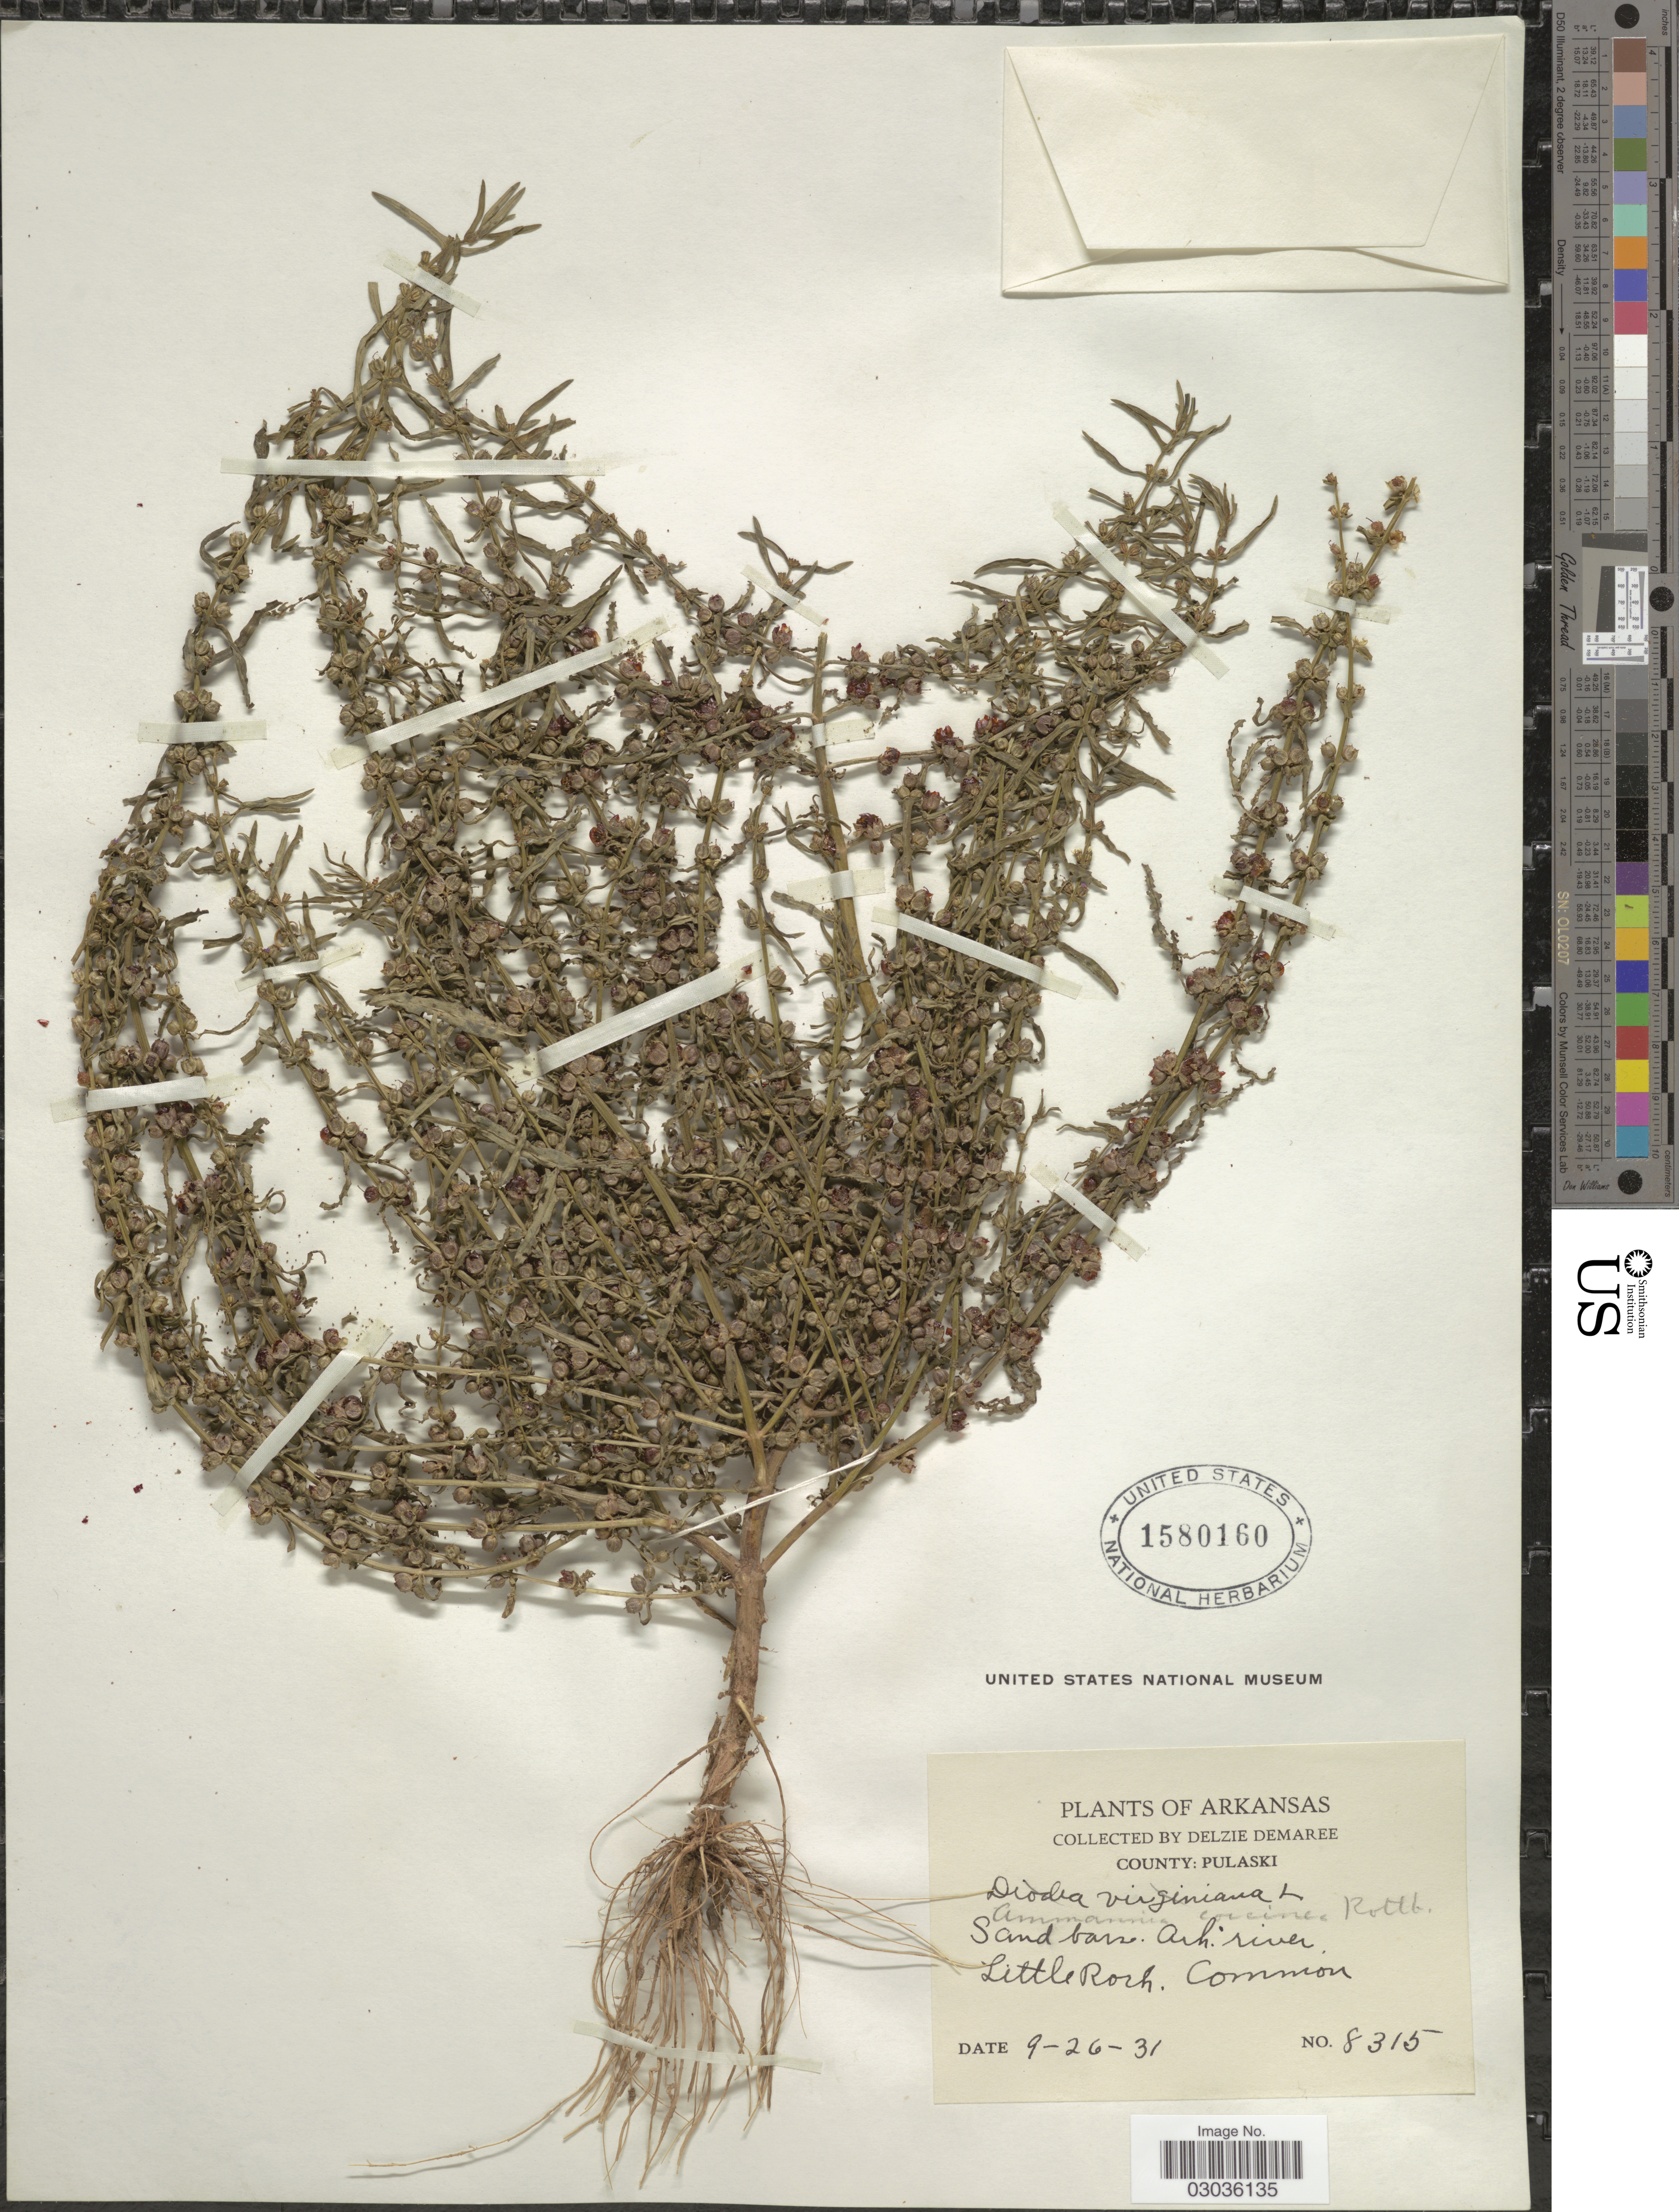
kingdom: Plantae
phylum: Tracheophyta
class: Magnoliopsida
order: Myrtales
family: Lythraceae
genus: Ammannia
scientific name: Ammannia coccinea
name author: Rottb.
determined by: Strong, Mark T., (BOT), Smithsonian Institution - National Museum of Natural History (UNITED STATES)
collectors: D. Demaree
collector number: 8315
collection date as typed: Transcribed d/m/y: 26/9/31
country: United States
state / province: Arkansas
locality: County: Pulaski, Sandbars, Ark. river, Little Rock.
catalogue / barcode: US 1580160